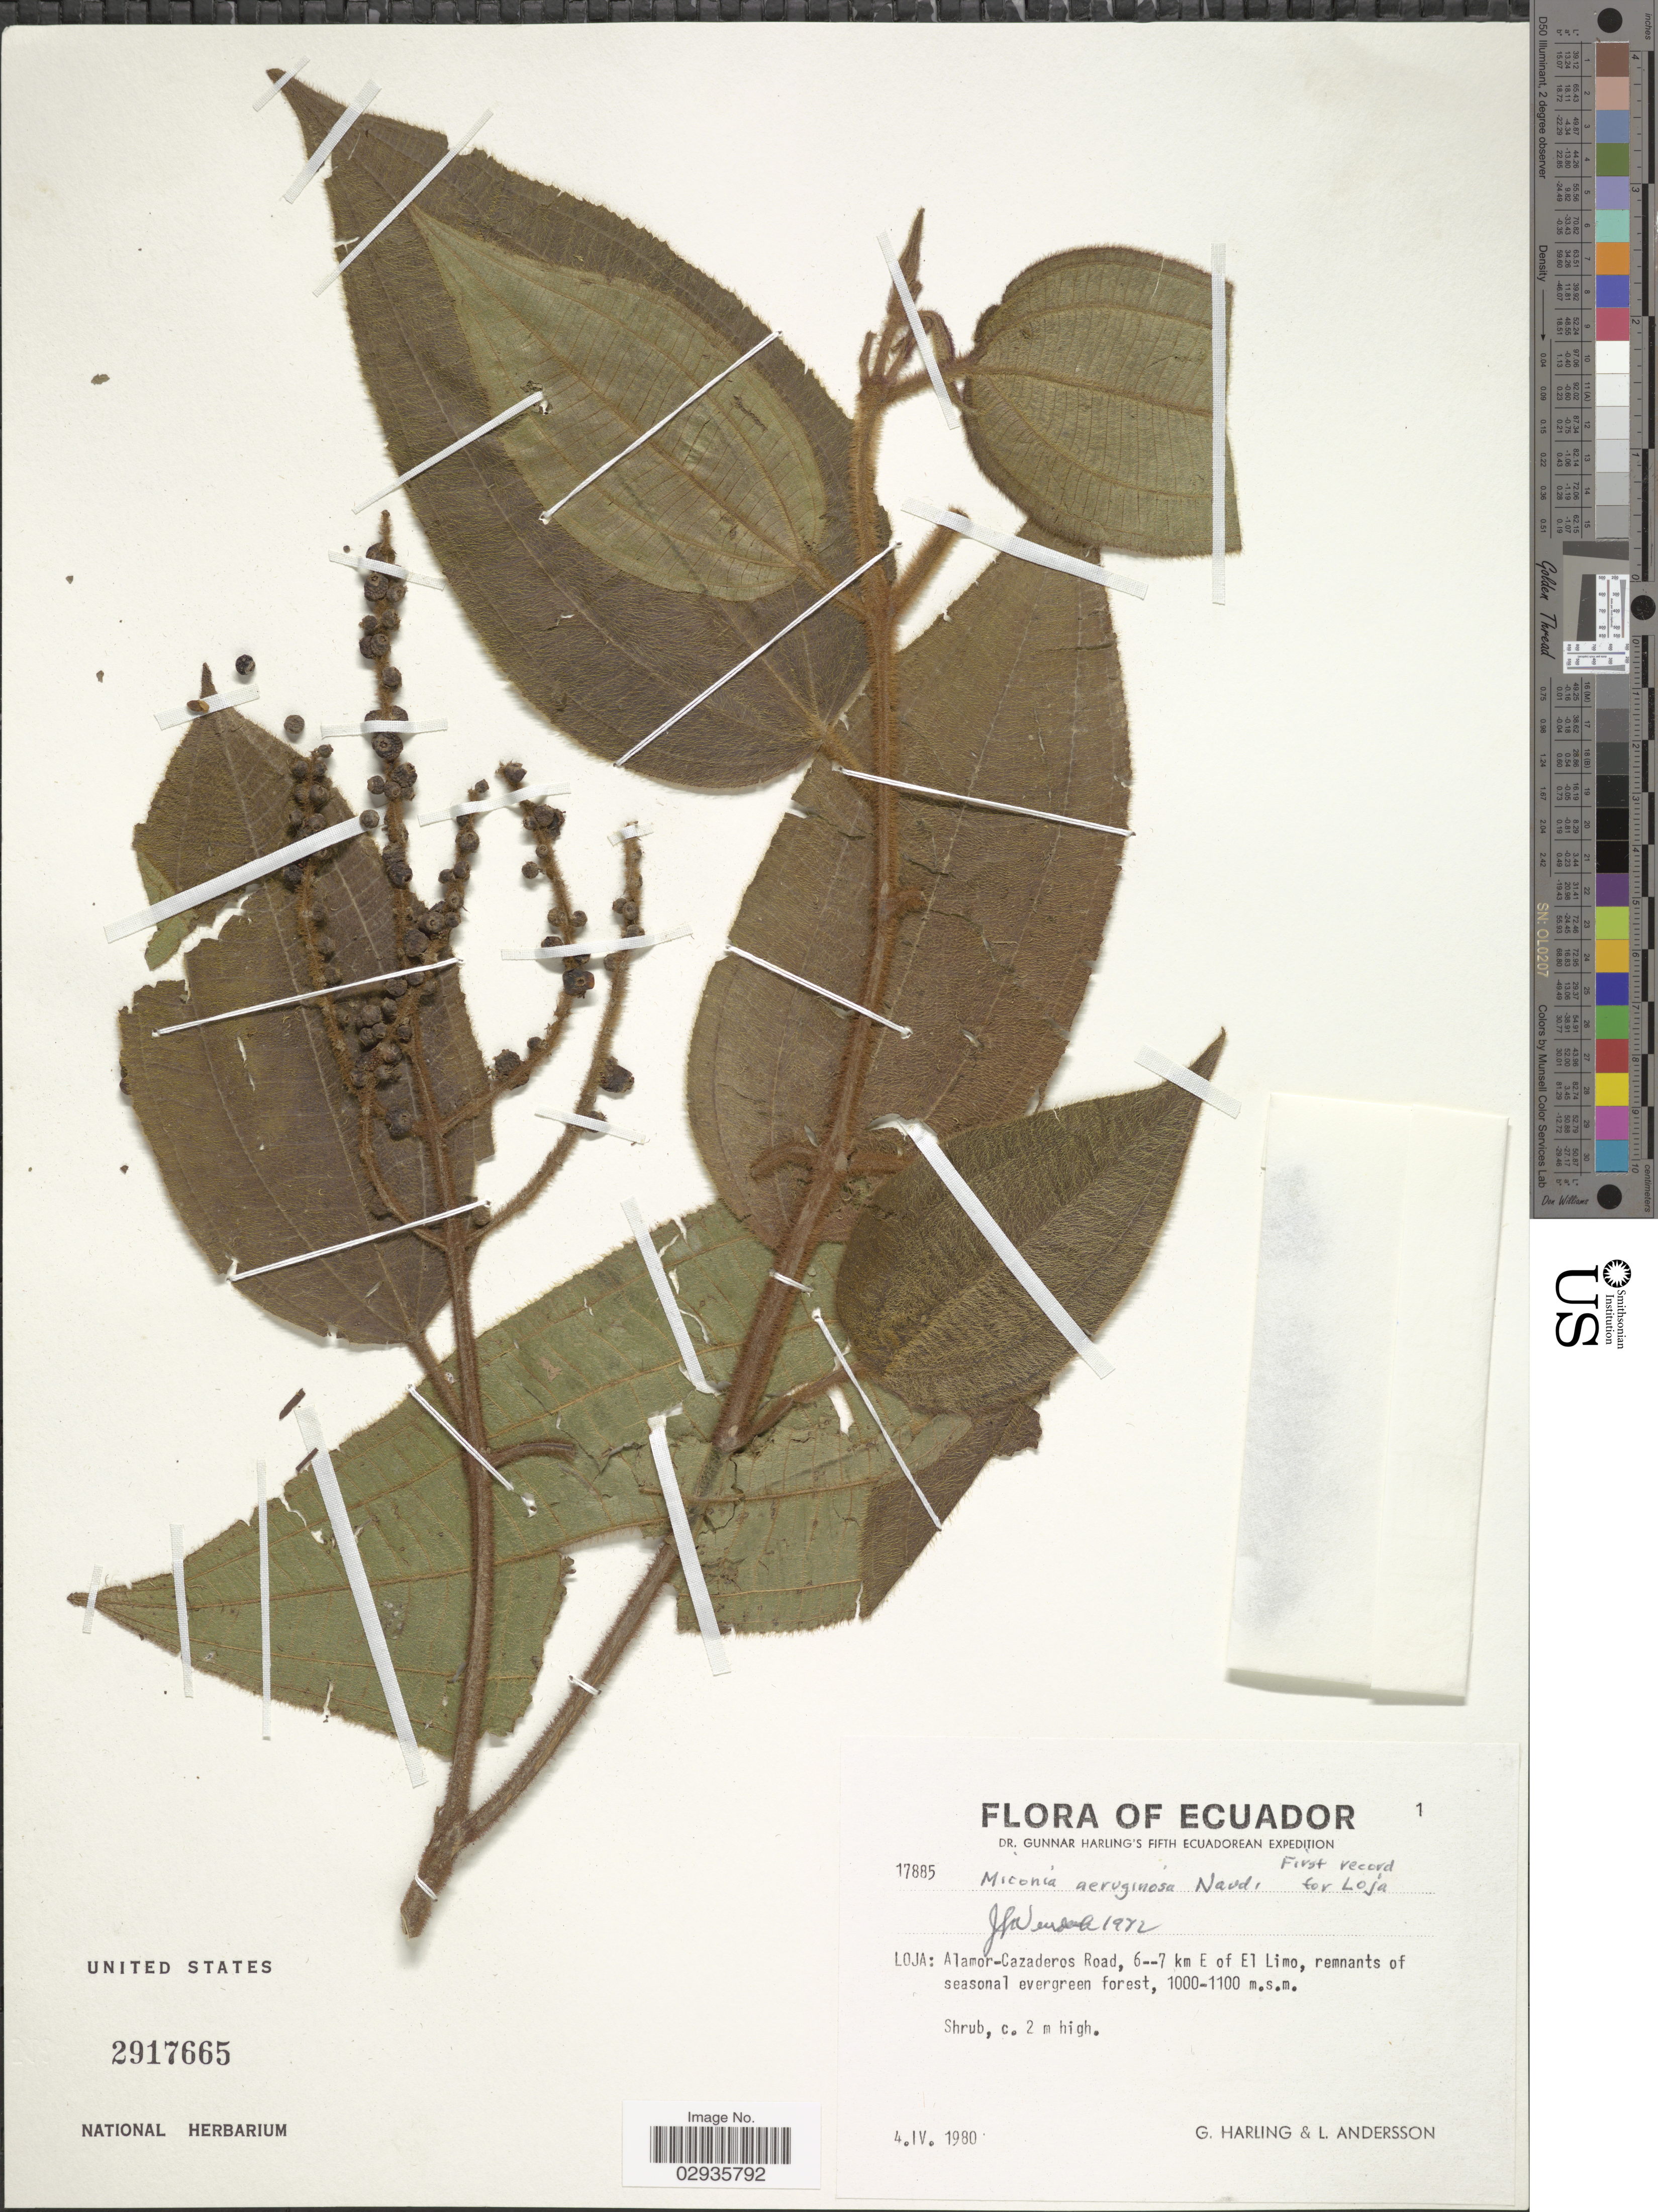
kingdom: Plantae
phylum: Tracheophyta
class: Magnoliopsida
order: Myrtales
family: Melastomataceae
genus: Miconia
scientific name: Miconia aeruginosa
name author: Naudin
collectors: G. Harling & L. Andersson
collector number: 17885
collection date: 1980-04-04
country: Ecuador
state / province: Loja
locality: Alamor-Cazaderos Road, 6--7 km E of El Limo.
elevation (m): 1000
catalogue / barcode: US 2917665